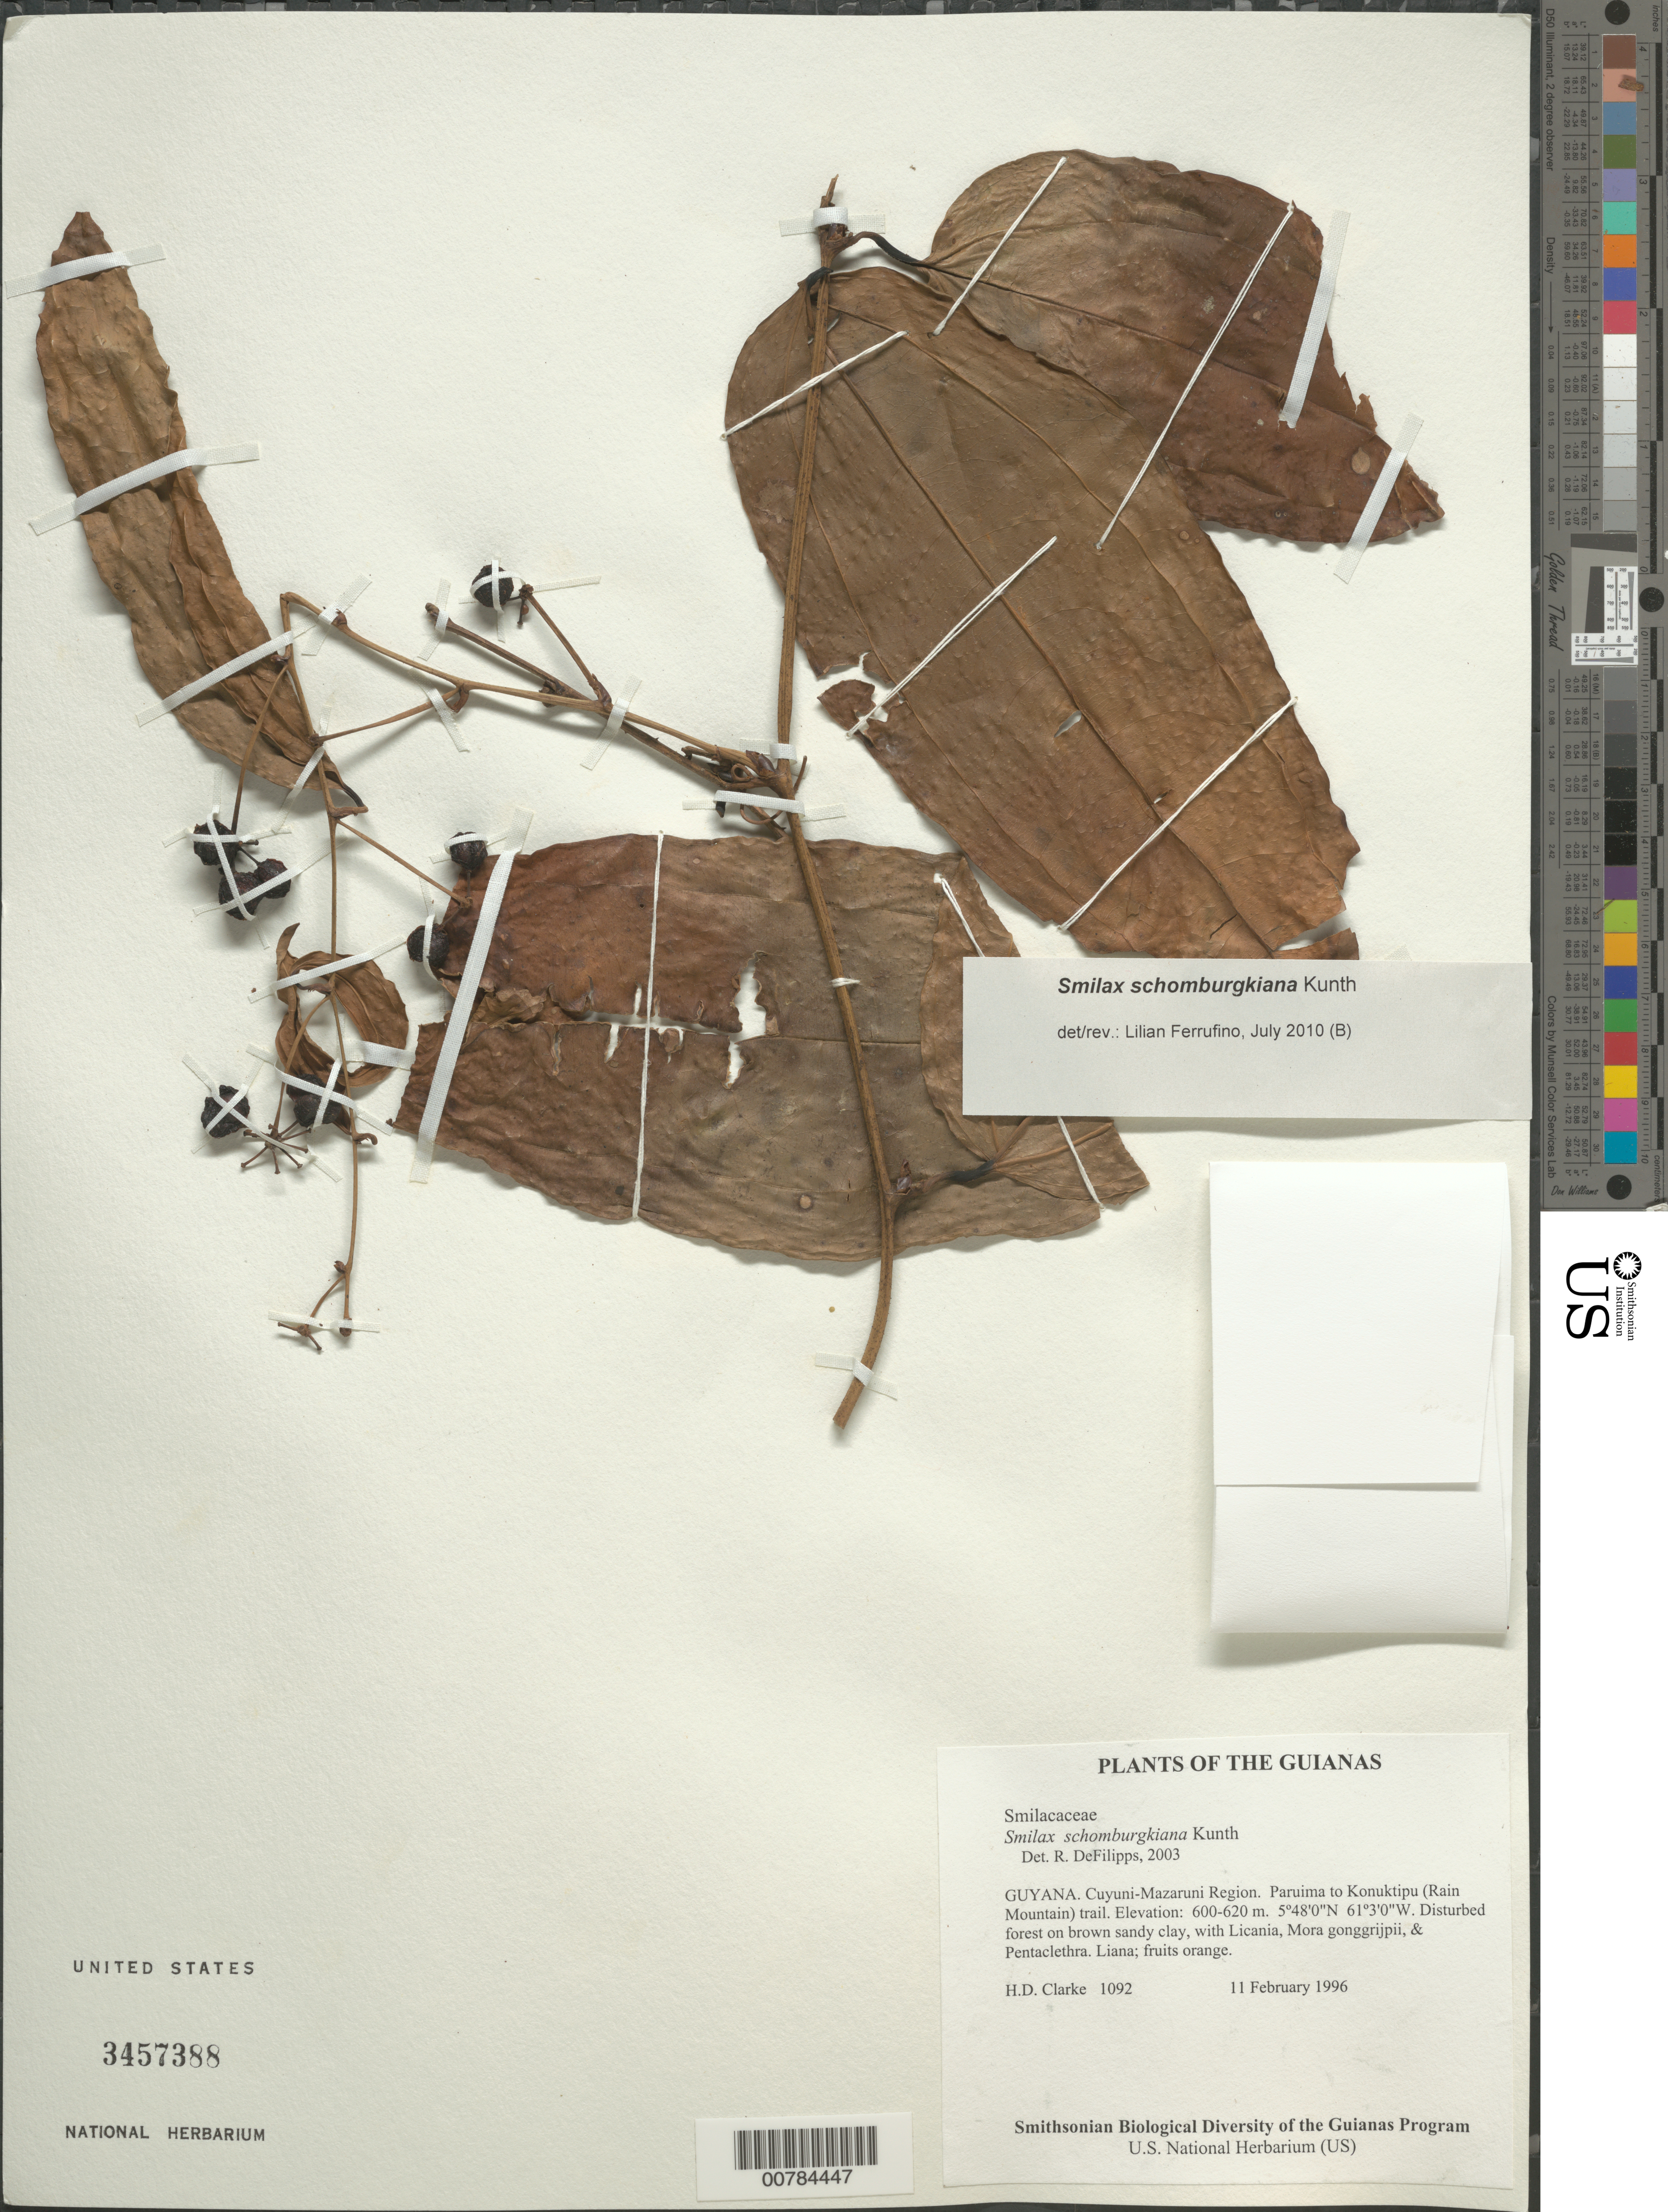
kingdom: Plantae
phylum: Tracheophyta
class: Liliopsida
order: Liliales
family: Smilacaceae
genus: Smilax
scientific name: Smilax schomburgkiana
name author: Kunth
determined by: DeFilipps, R. A.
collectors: H. D. Clarke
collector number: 1092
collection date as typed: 11 February 1996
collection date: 1996-02-11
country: Guyana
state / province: Cuyuni-Mazaruni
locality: Paruima to Konuktipu (Rain Mountain) trail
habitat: Disturbed forest on brown sandy clay, with Licania, Mora gonggrijpii, & Pentaclethra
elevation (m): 600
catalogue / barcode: US 3457388